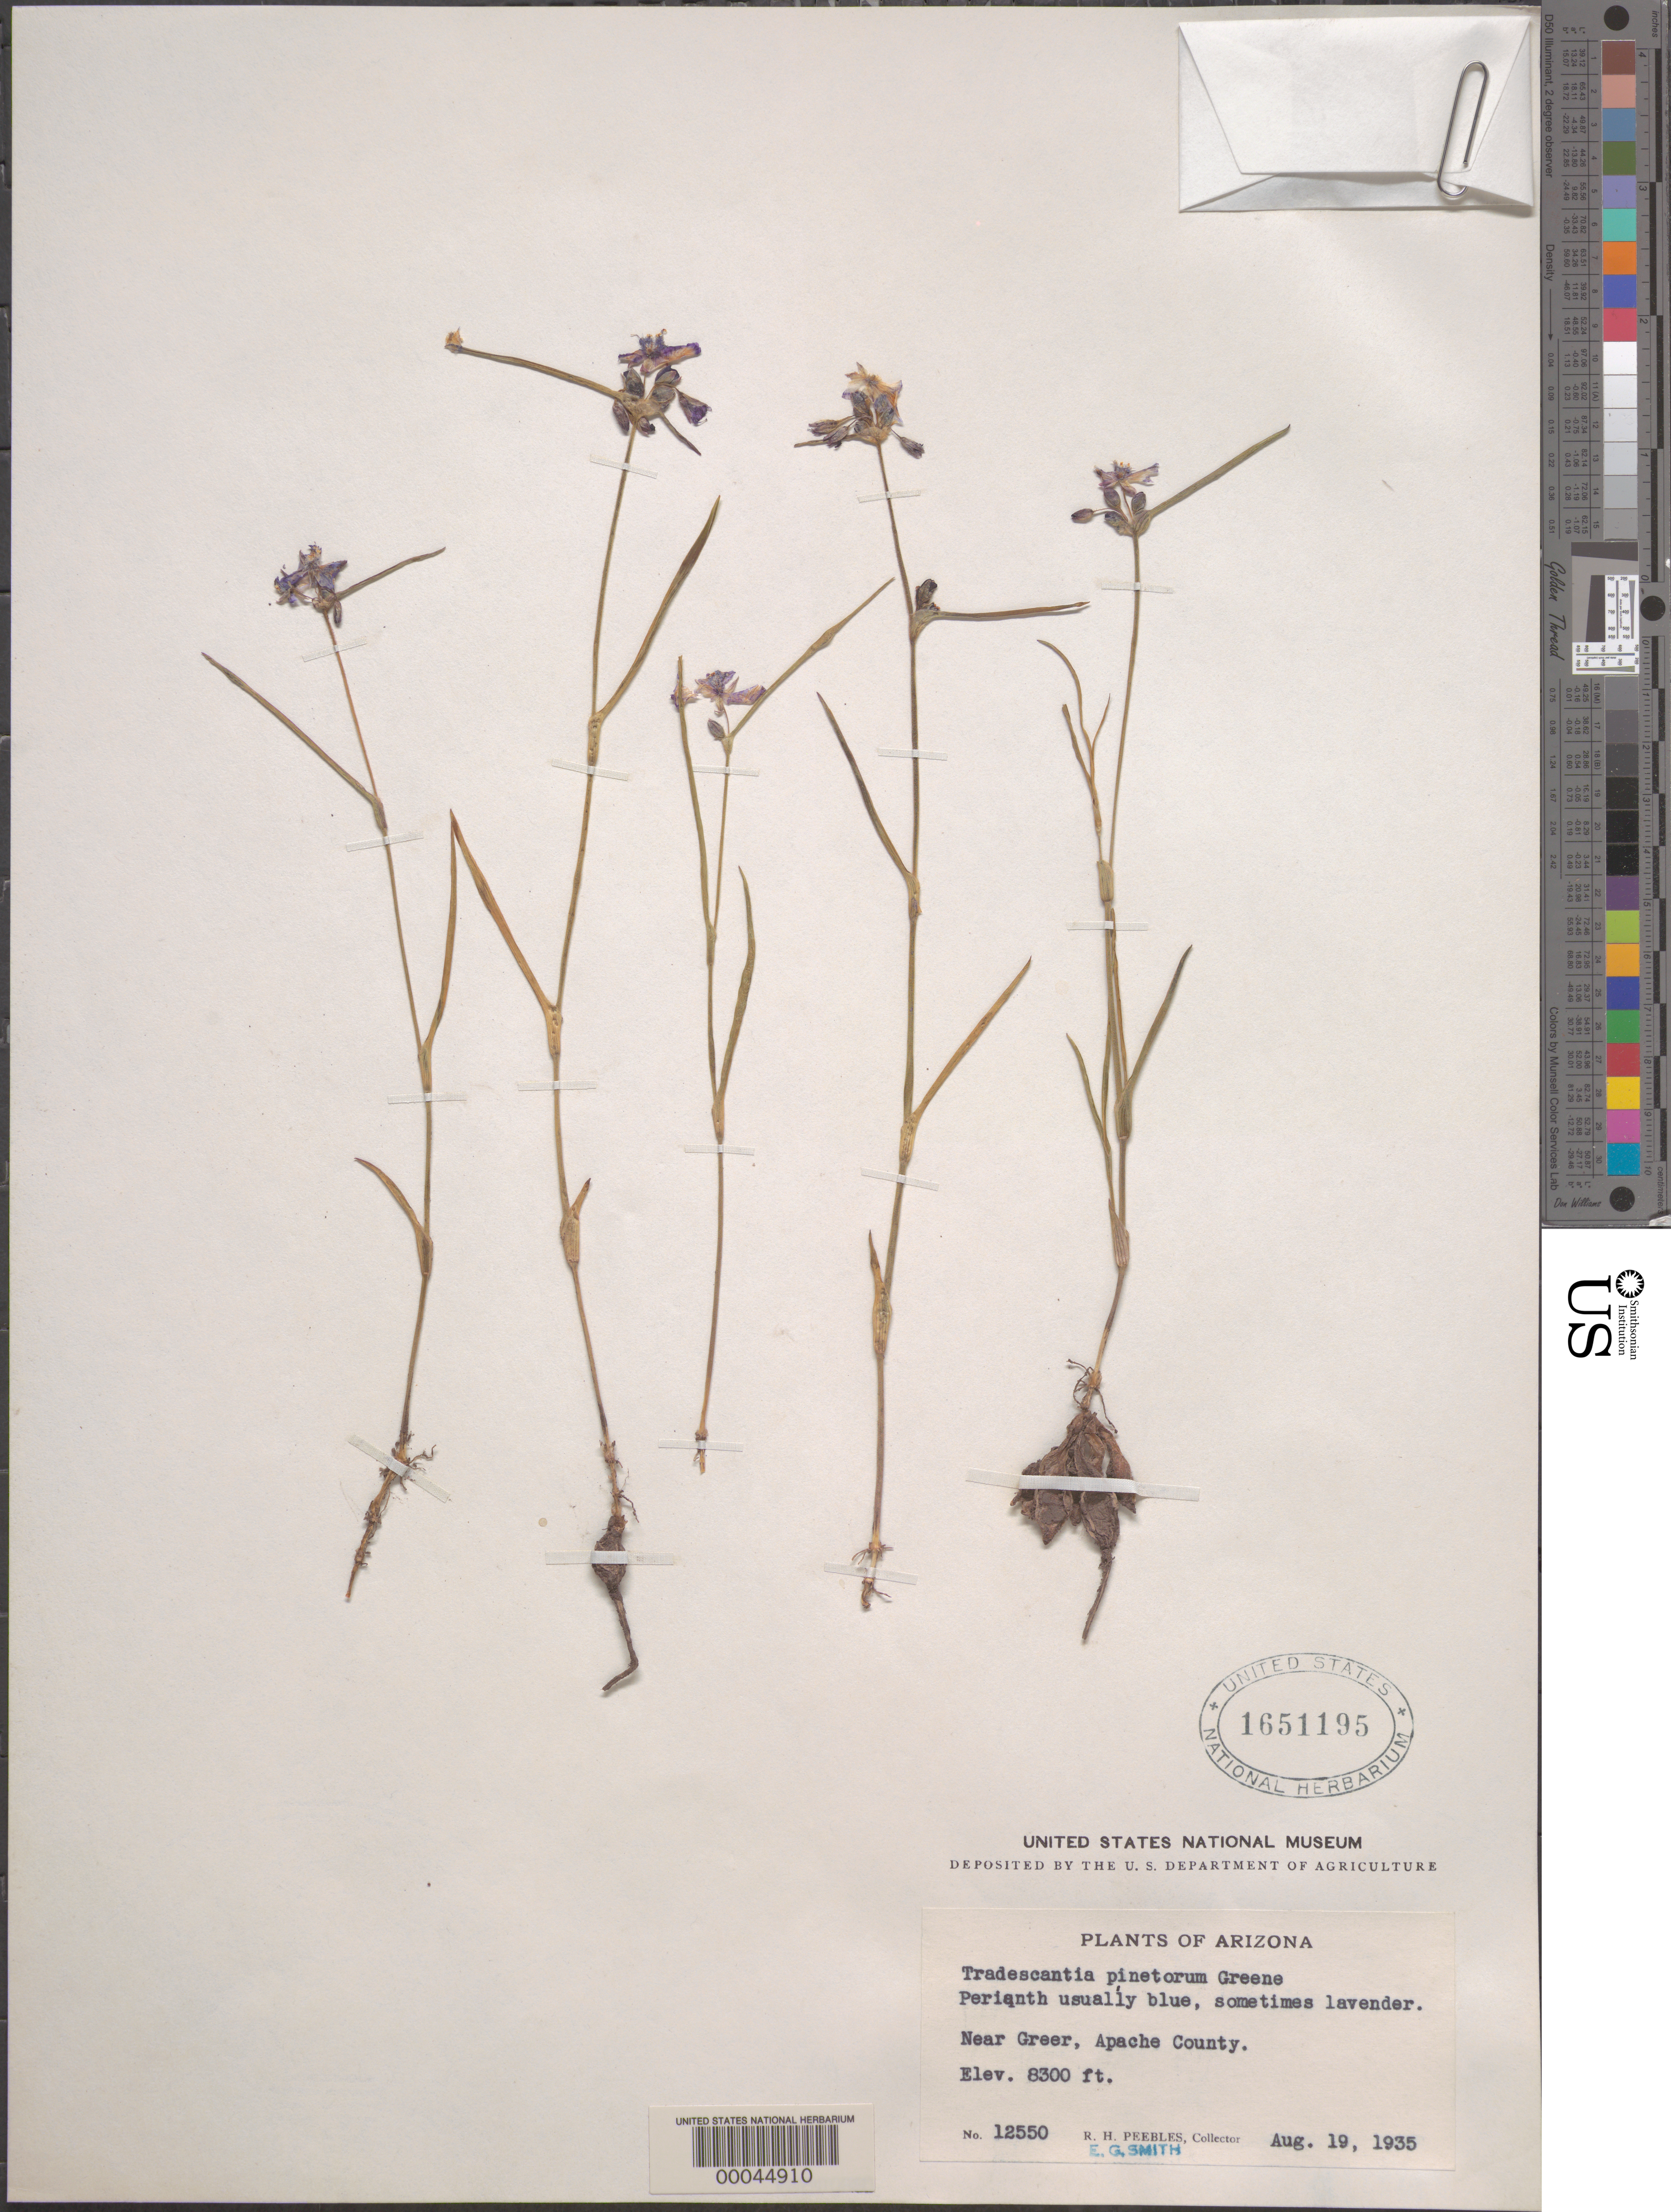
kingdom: Plantae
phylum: Tracheophyta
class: Liliopsida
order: Commelinales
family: Commelinaceae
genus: Tradescantia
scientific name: Tradescantia pinetorum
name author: Greene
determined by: Woodward, R. E.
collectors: R. H. Peebles & E. G. Smith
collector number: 12550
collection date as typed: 19 Aug 1935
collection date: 1935-08-19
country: United States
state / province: Arizona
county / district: Apache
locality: Near greer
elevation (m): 2532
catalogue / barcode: US 1651195